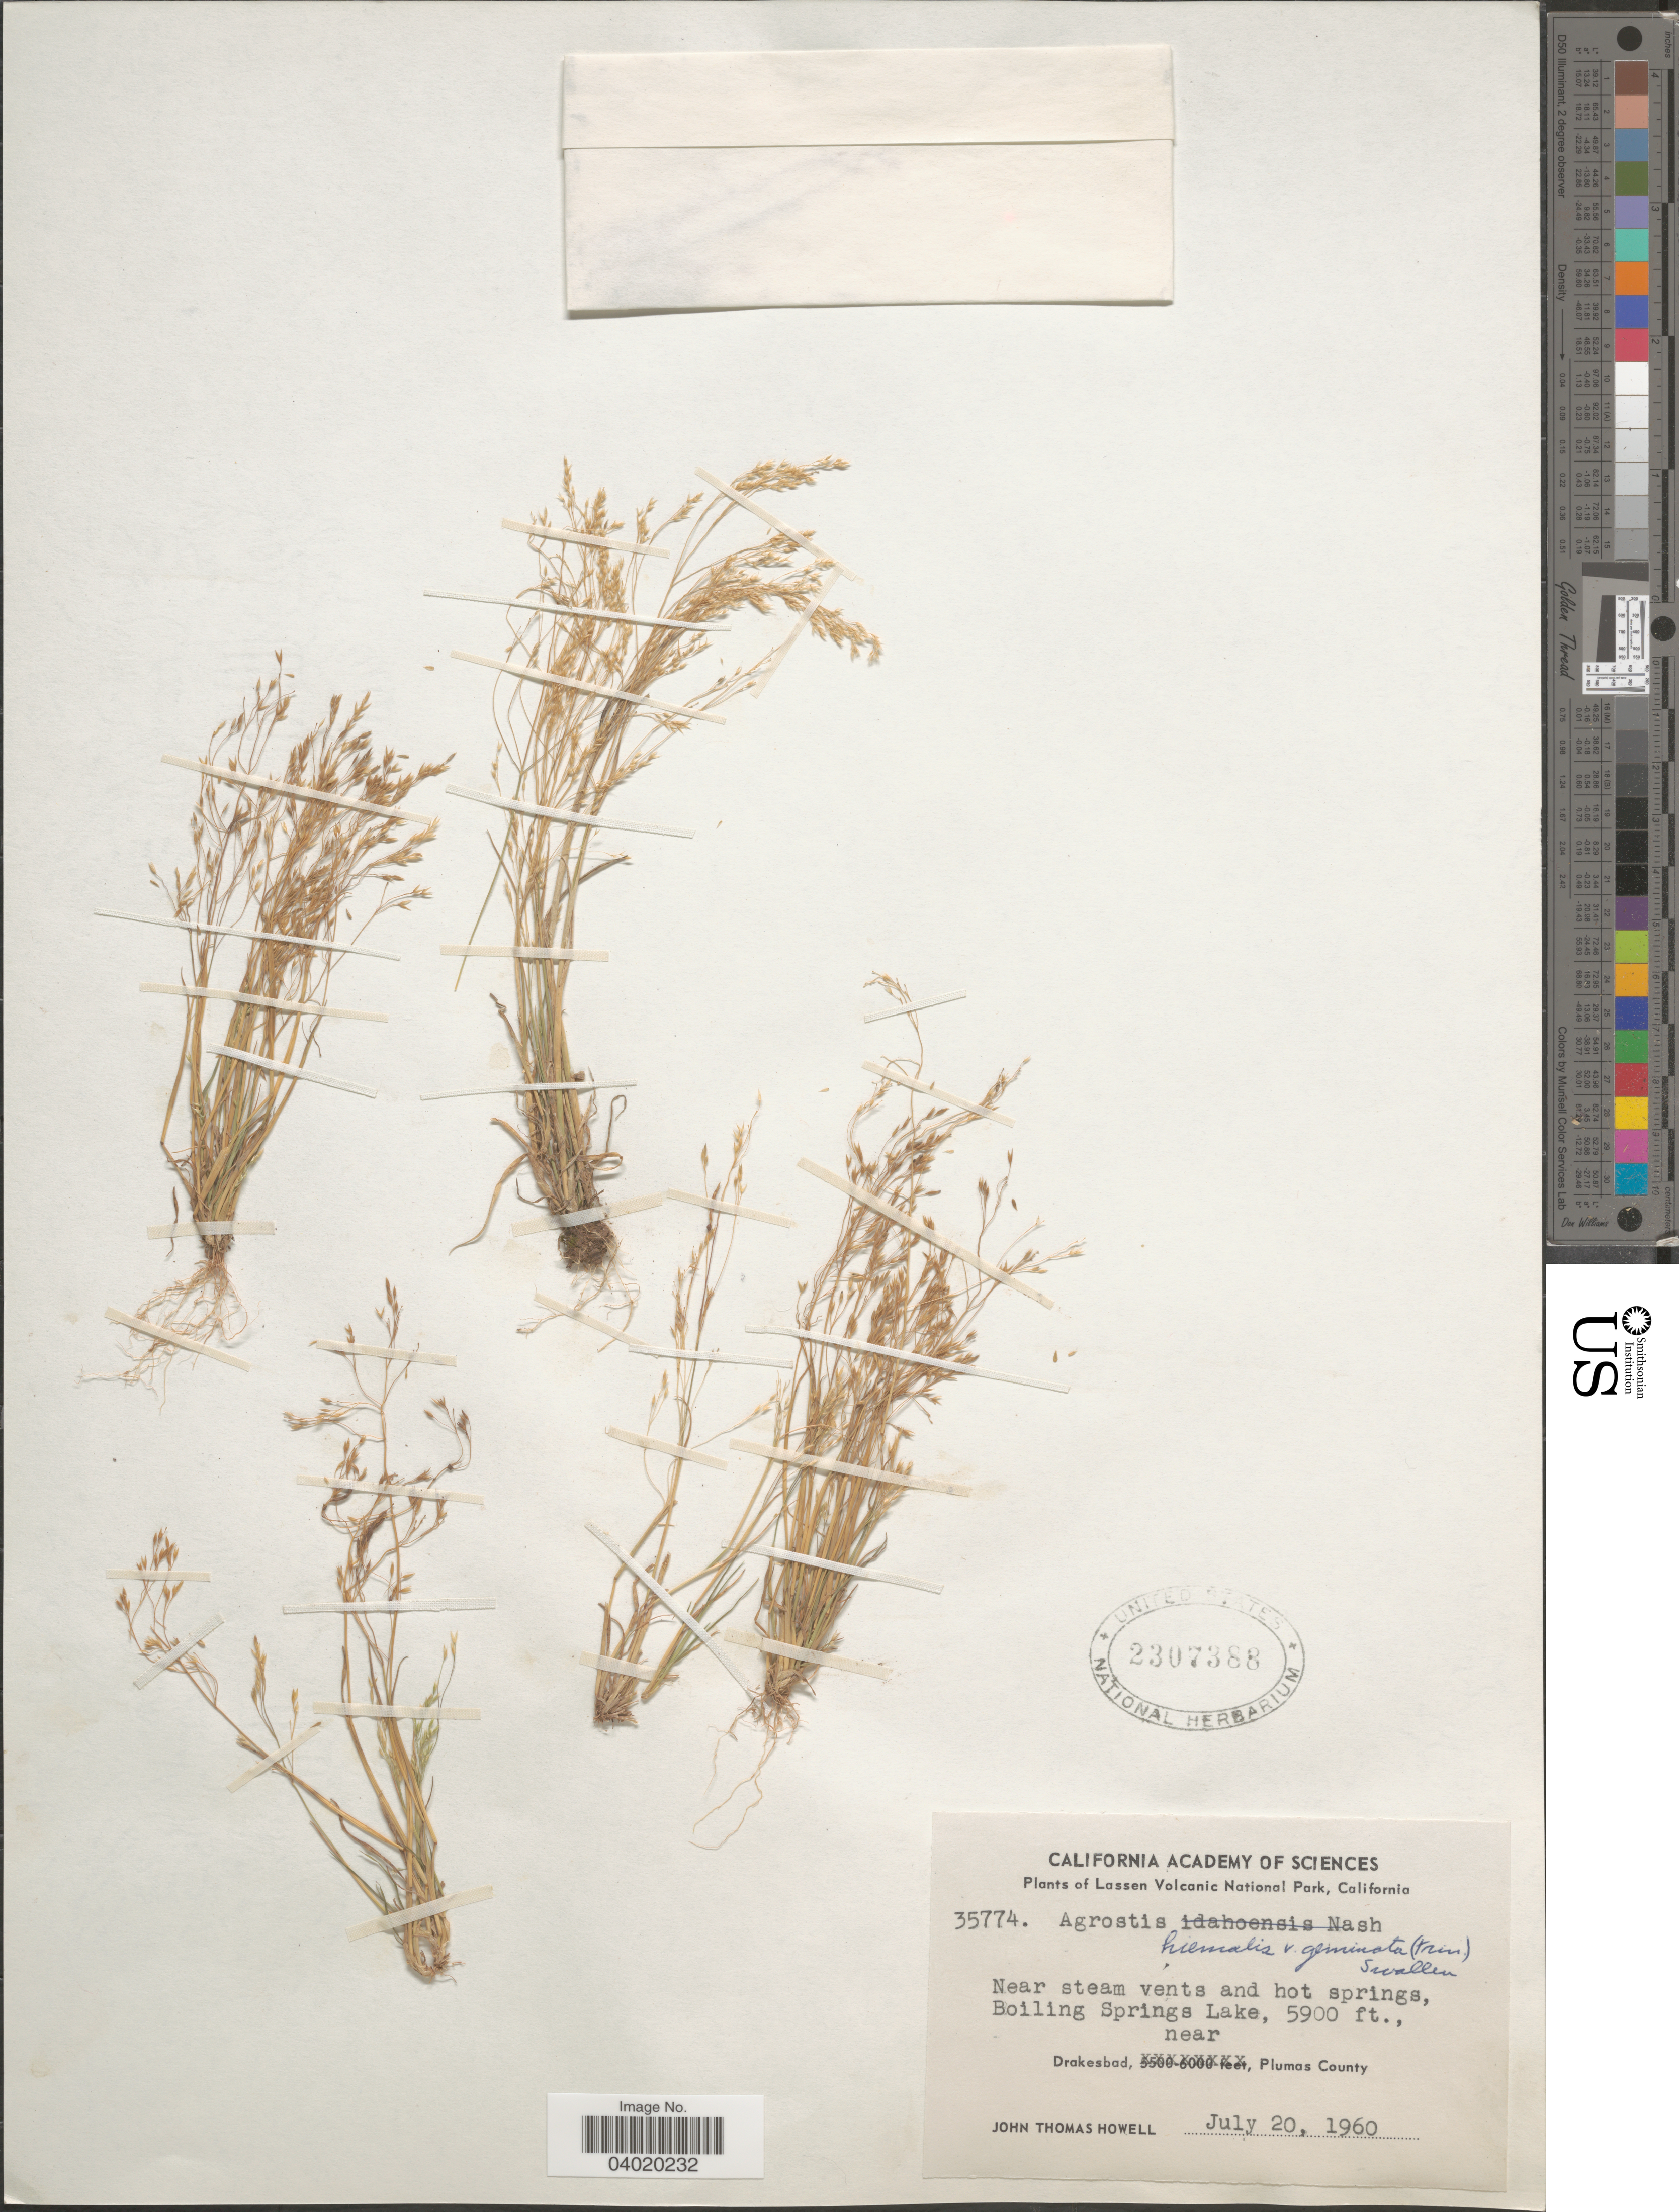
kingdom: Plantae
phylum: Tracheophyta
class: Liliopsida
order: Poales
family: Poaceae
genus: Agrostis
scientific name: Agrostis hyemalis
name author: (Walter) Britton et al.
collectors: J. T. Howell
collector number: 35774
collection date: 1960-07-20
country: United States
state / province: California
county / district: Plumas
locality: Lassen Volcanic National Park. Near steam vents and hot springs, Boiling Springs Lake, near Drakesbad, Plumas County.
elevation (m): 1798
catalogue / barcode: US 2307388